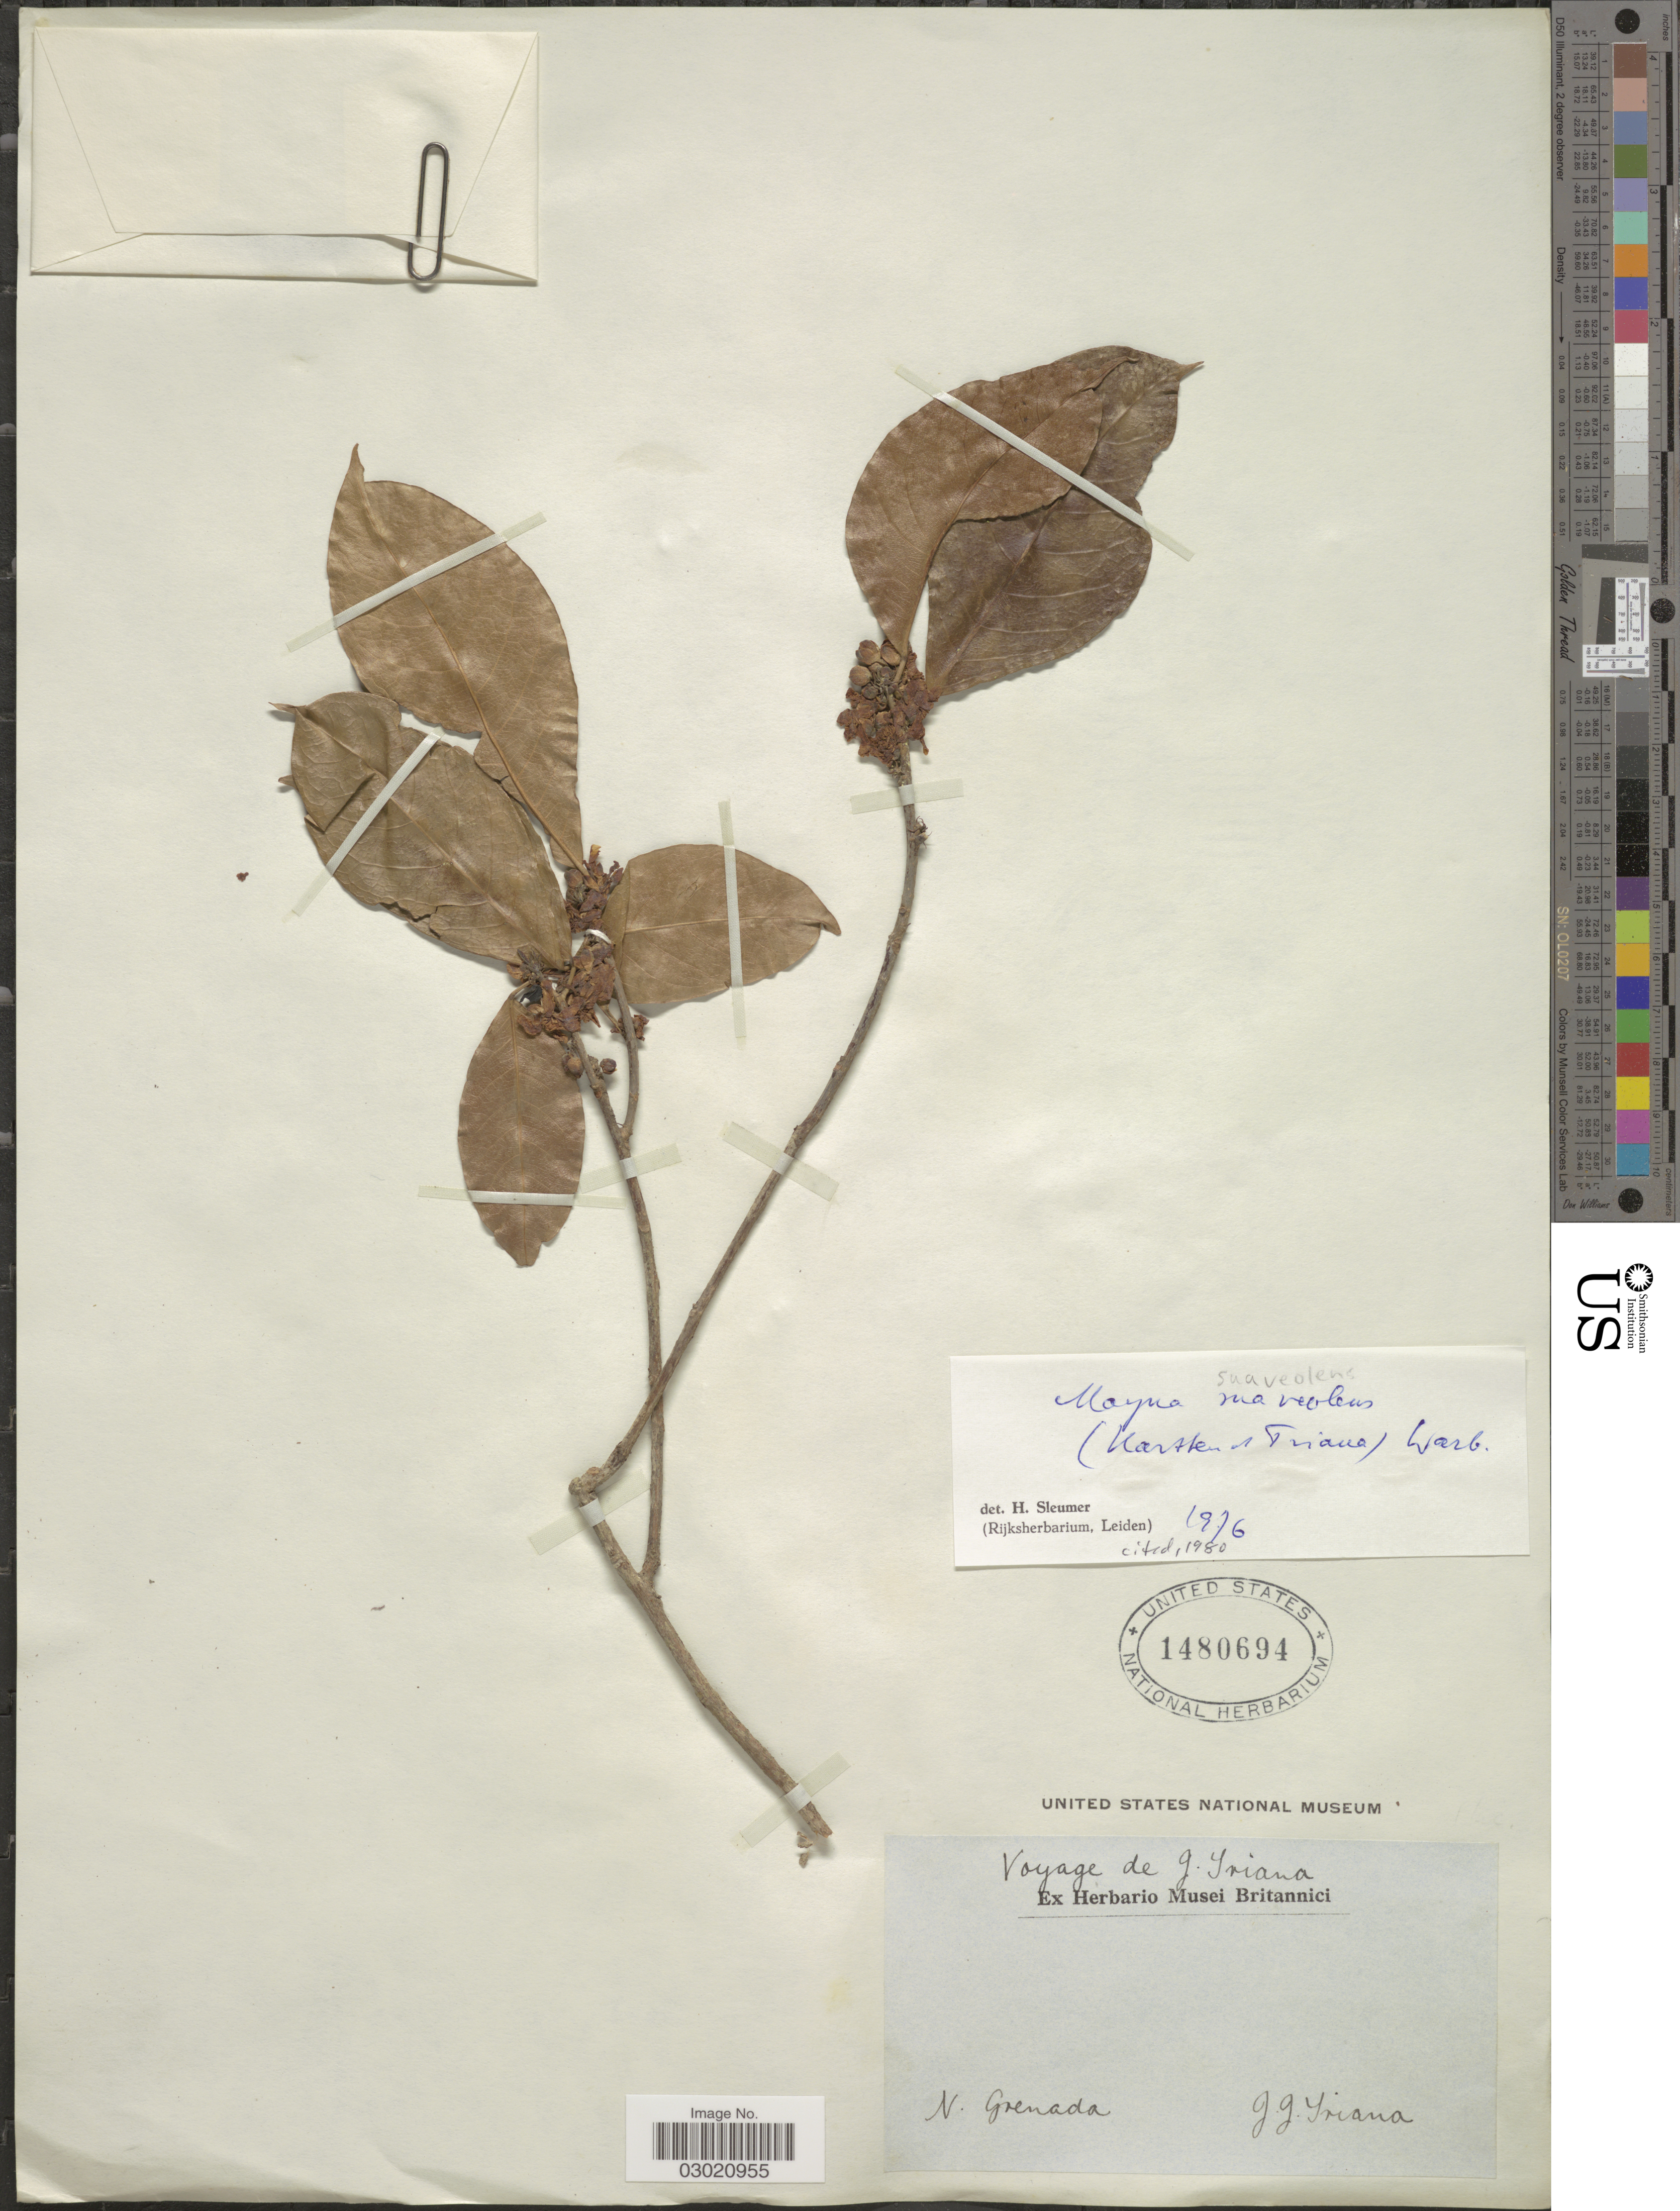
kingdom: Plantae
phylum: Tracheophyta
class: Magnoliopsida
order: Malpighiales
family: Achariaceae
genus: Mayna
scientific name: Mayna suaveolens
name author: (Triana & H. Karst.) Warb.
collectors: J. J. Triana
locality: N. Grenada.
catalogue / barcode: US 1480694